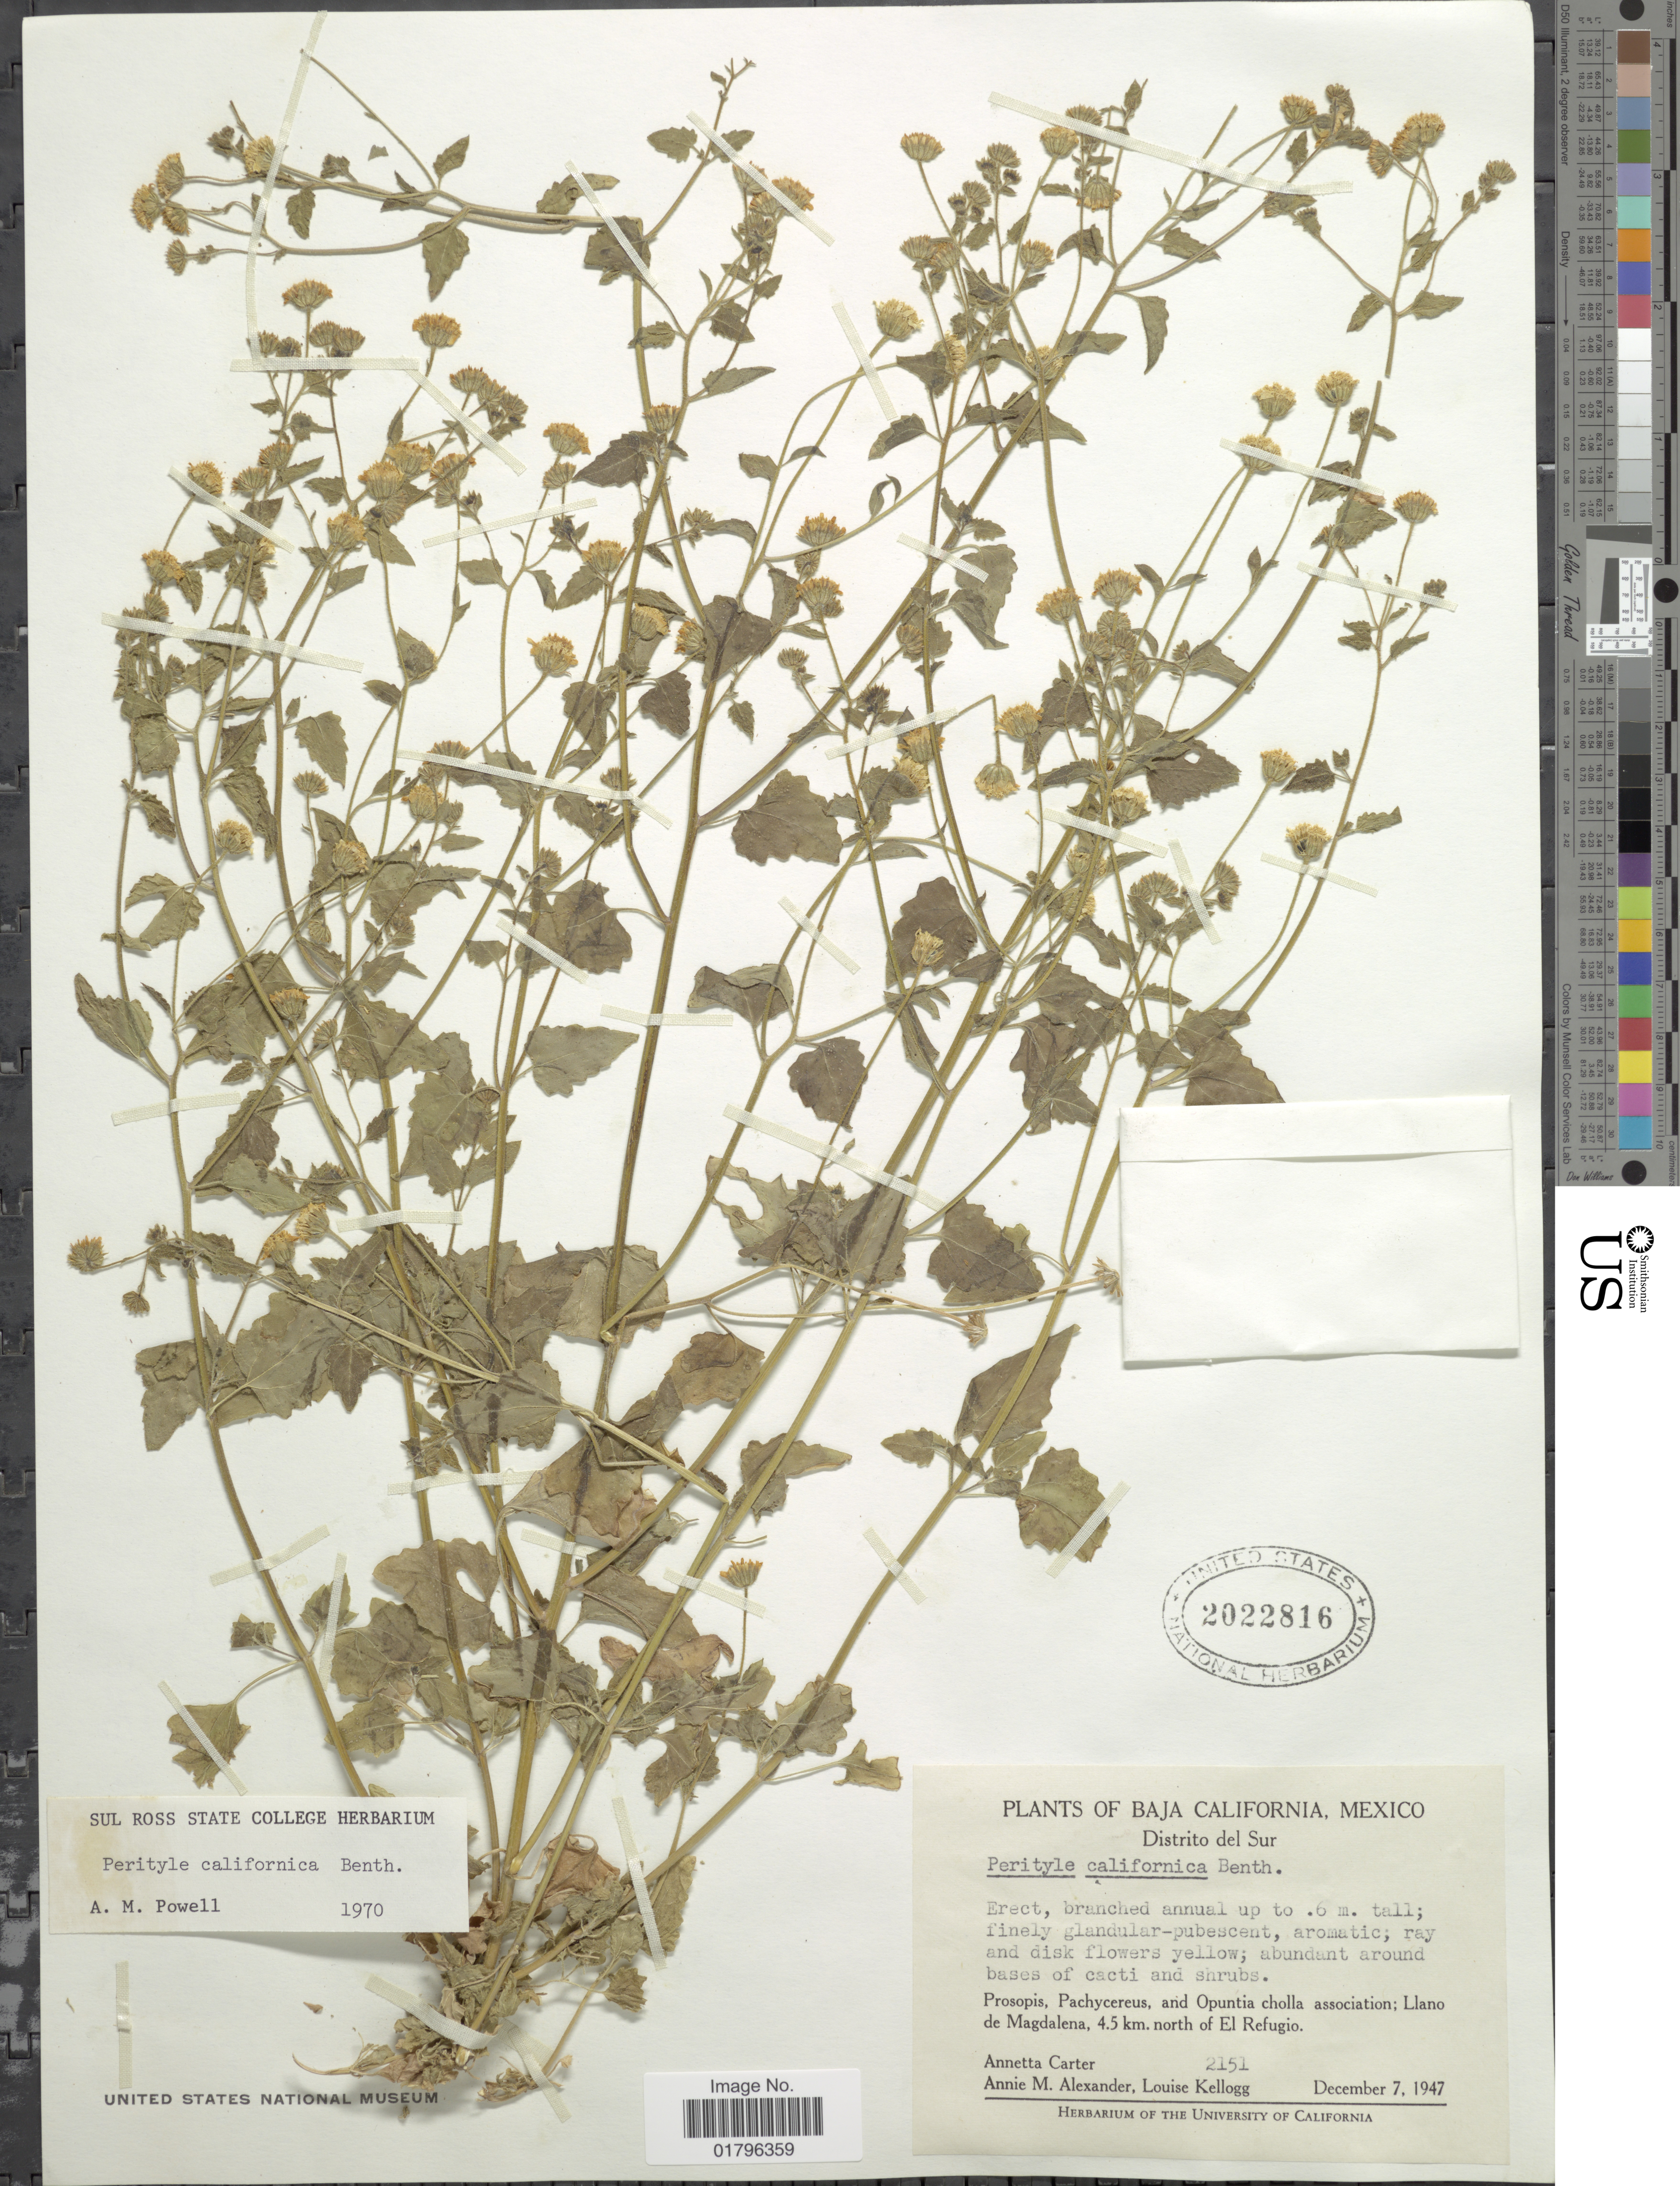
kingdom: Plantae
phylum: Tracheophyta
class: Magnoliopsida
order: Asterales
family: Asteraceae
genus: Perityle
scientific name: Perityle californica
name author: Benth.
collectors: A. M. Carter, A. M. Alexander & L. Kellogg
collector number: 2151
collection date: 1947-12-07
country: Mexico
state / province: Baja California Sur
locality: Distrito del Sur, Llano de Magdalena, 4.5 km north of El Refugio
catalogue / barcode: US 2022816